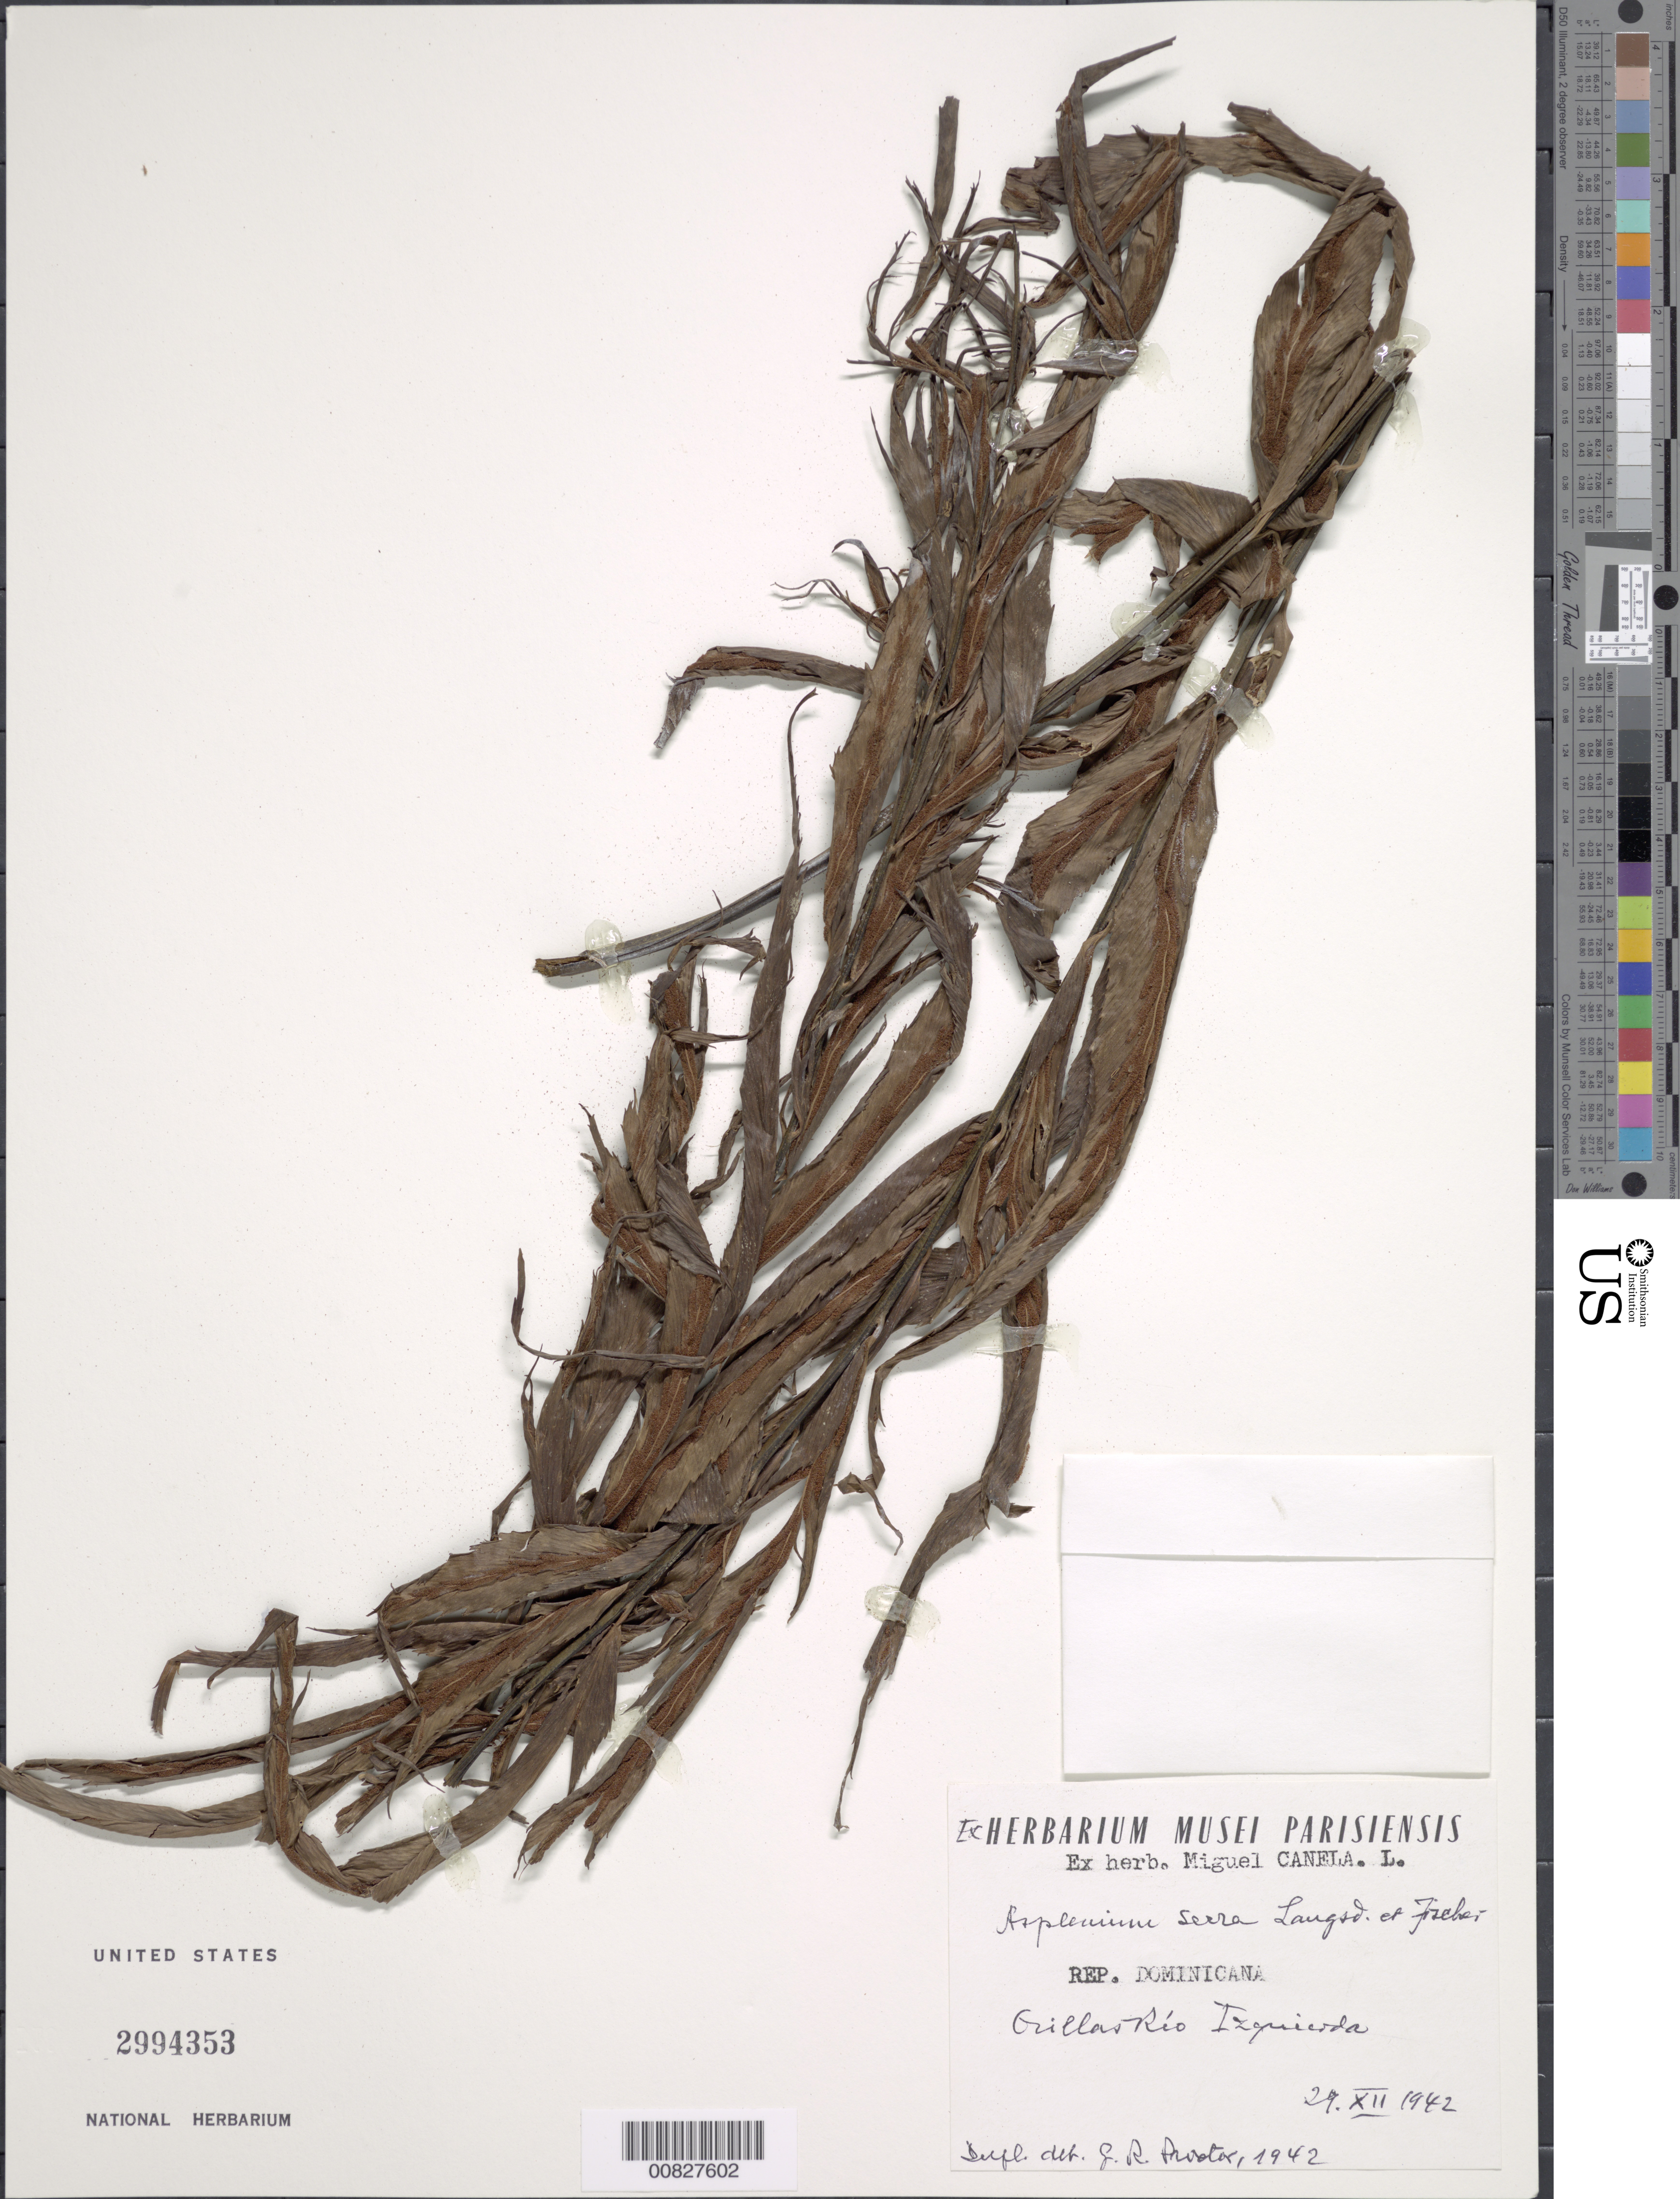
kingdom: Plantae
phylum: Tracheophyta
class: Polypodiopsida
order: Polypodiales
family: Aspleniaceae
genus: Asplenium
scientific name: Asplenium serra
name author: Langsd. & Fisch.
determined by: Proctor, G. R.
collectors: M. Canela Lazaro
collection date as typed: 29 Dec 1942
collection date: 1942-12-29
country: Dominican Republic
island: Hispaniola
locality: Río Izquierda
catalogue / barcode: US 2994353